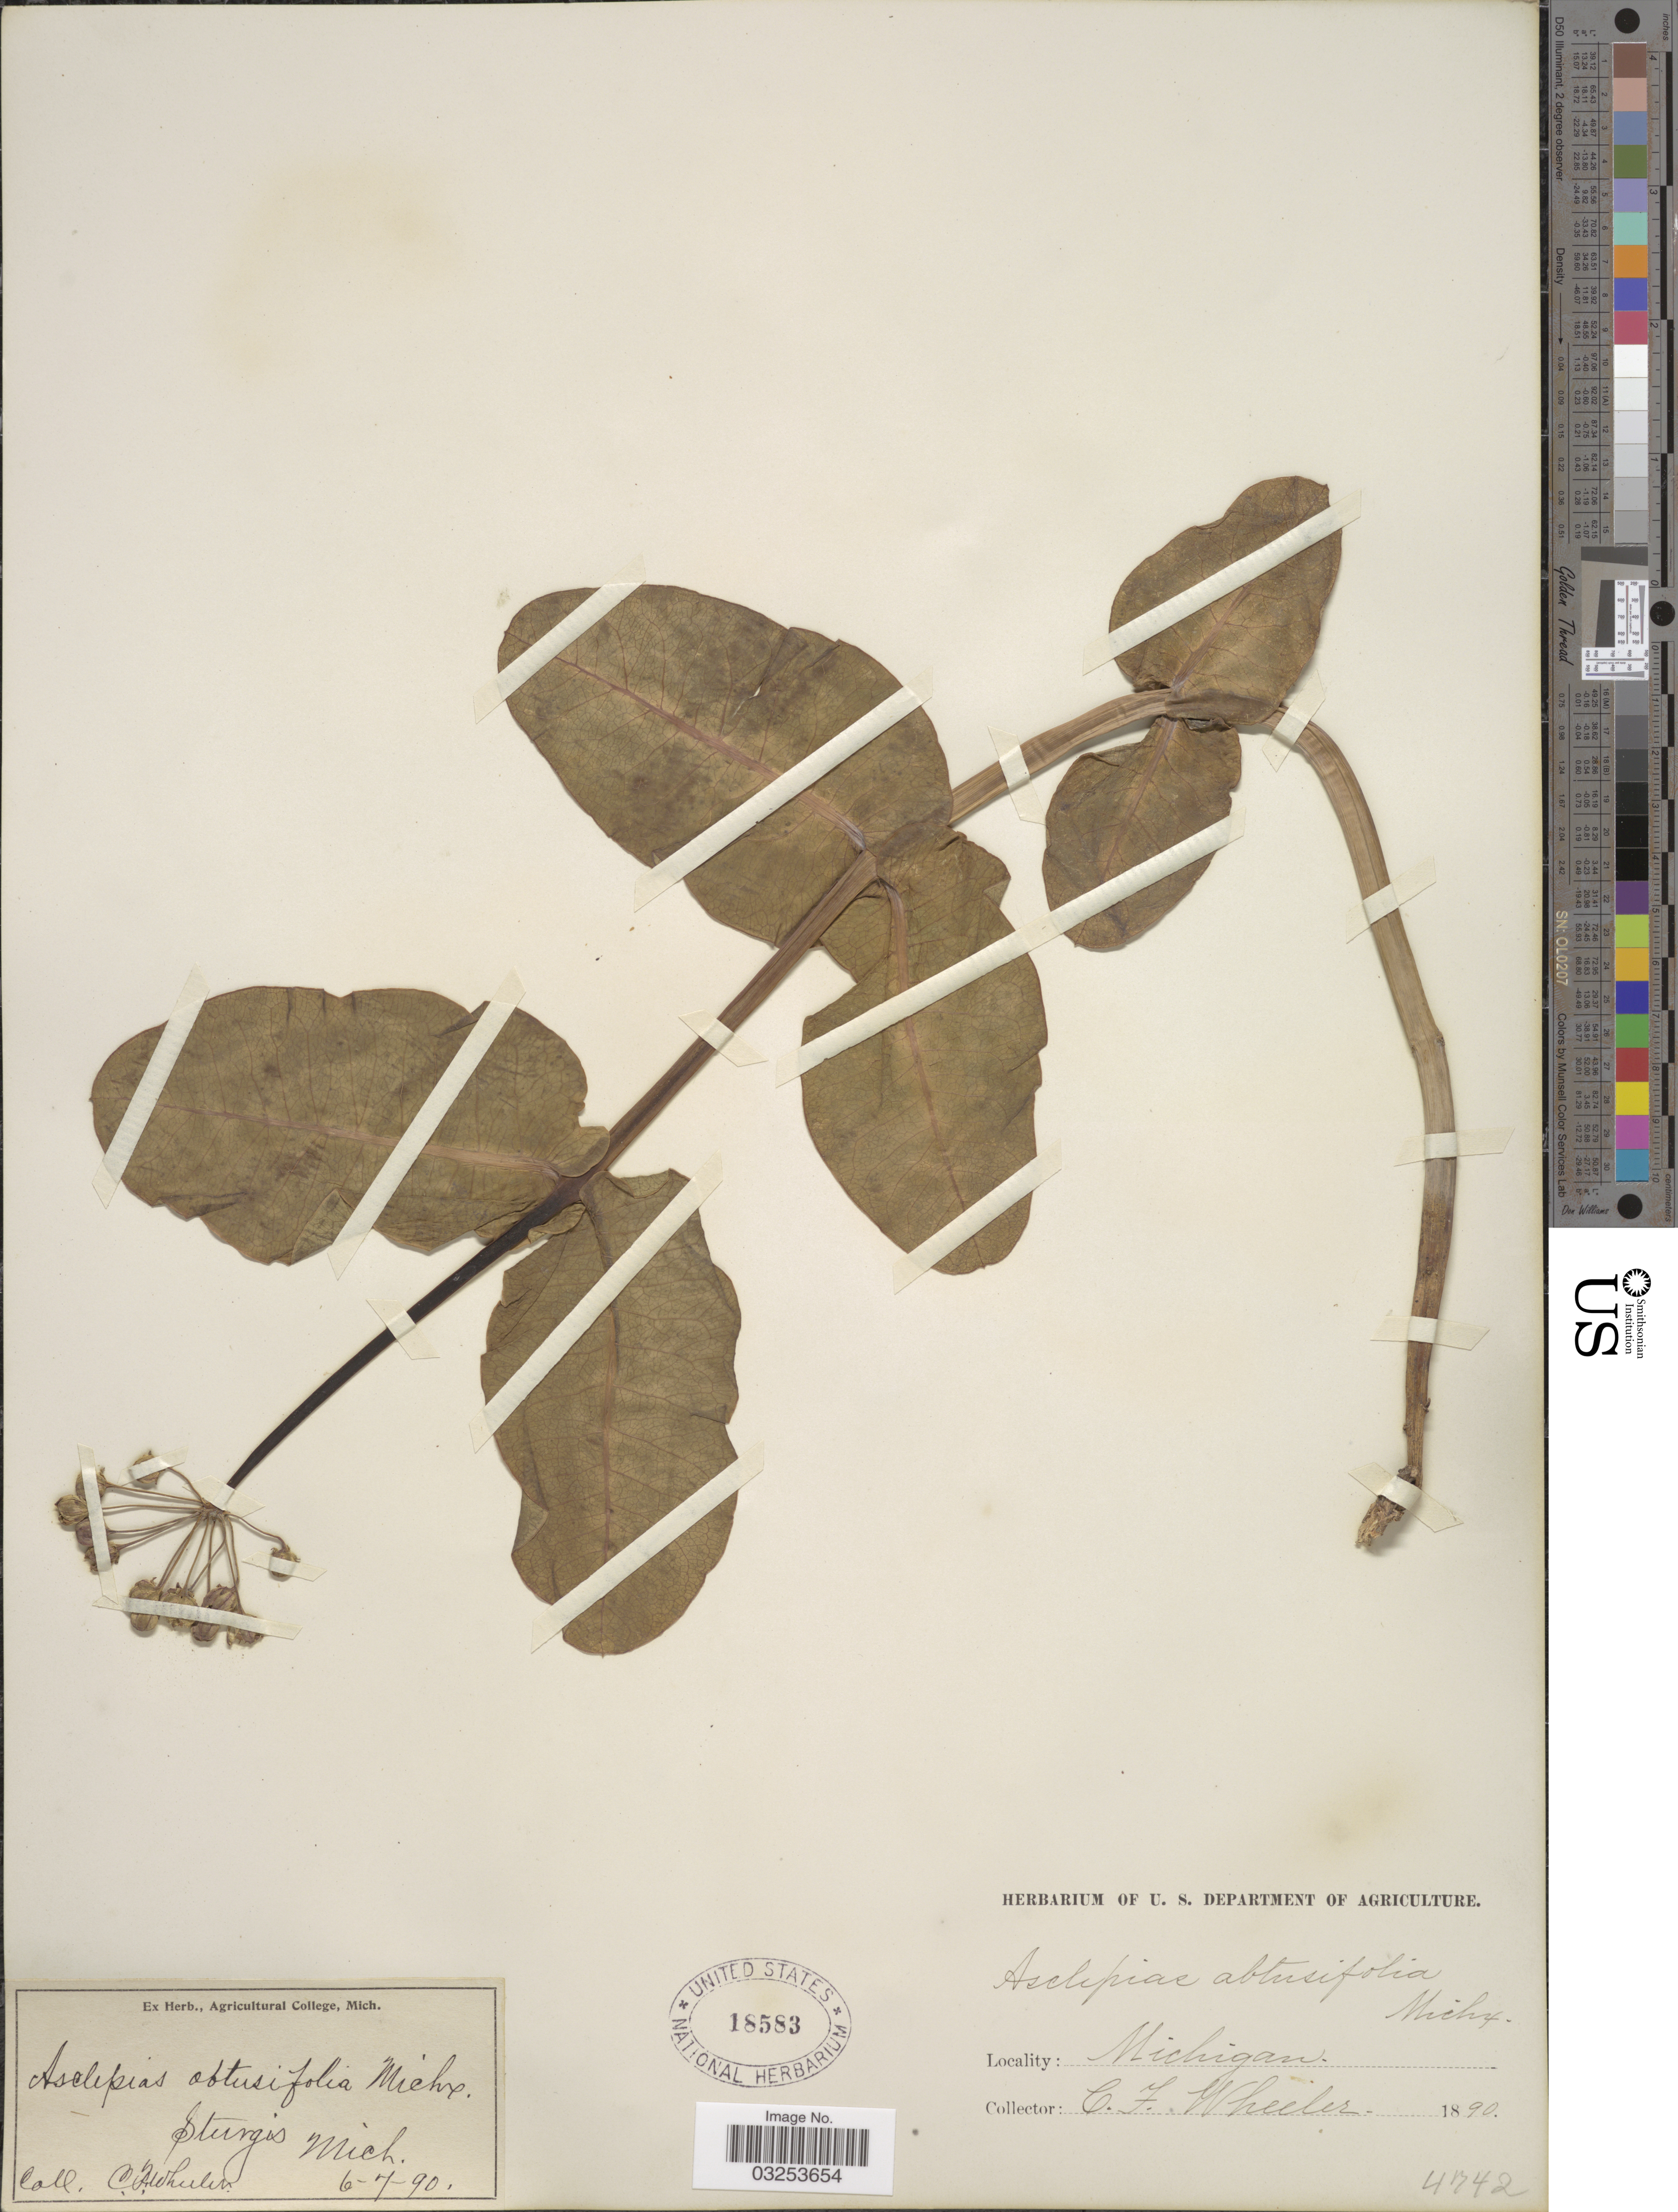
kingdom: Plantae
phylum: Tracheophyta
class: Magnoliopsida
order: Gentianales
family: Apocynaceae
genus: Asclepias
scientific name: Asclepias amplexicaulis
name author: J. Small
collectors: C. Wheeler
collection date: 1890-06-07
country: United States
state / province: Michigan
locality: Sturgis.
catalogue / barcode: US 18583